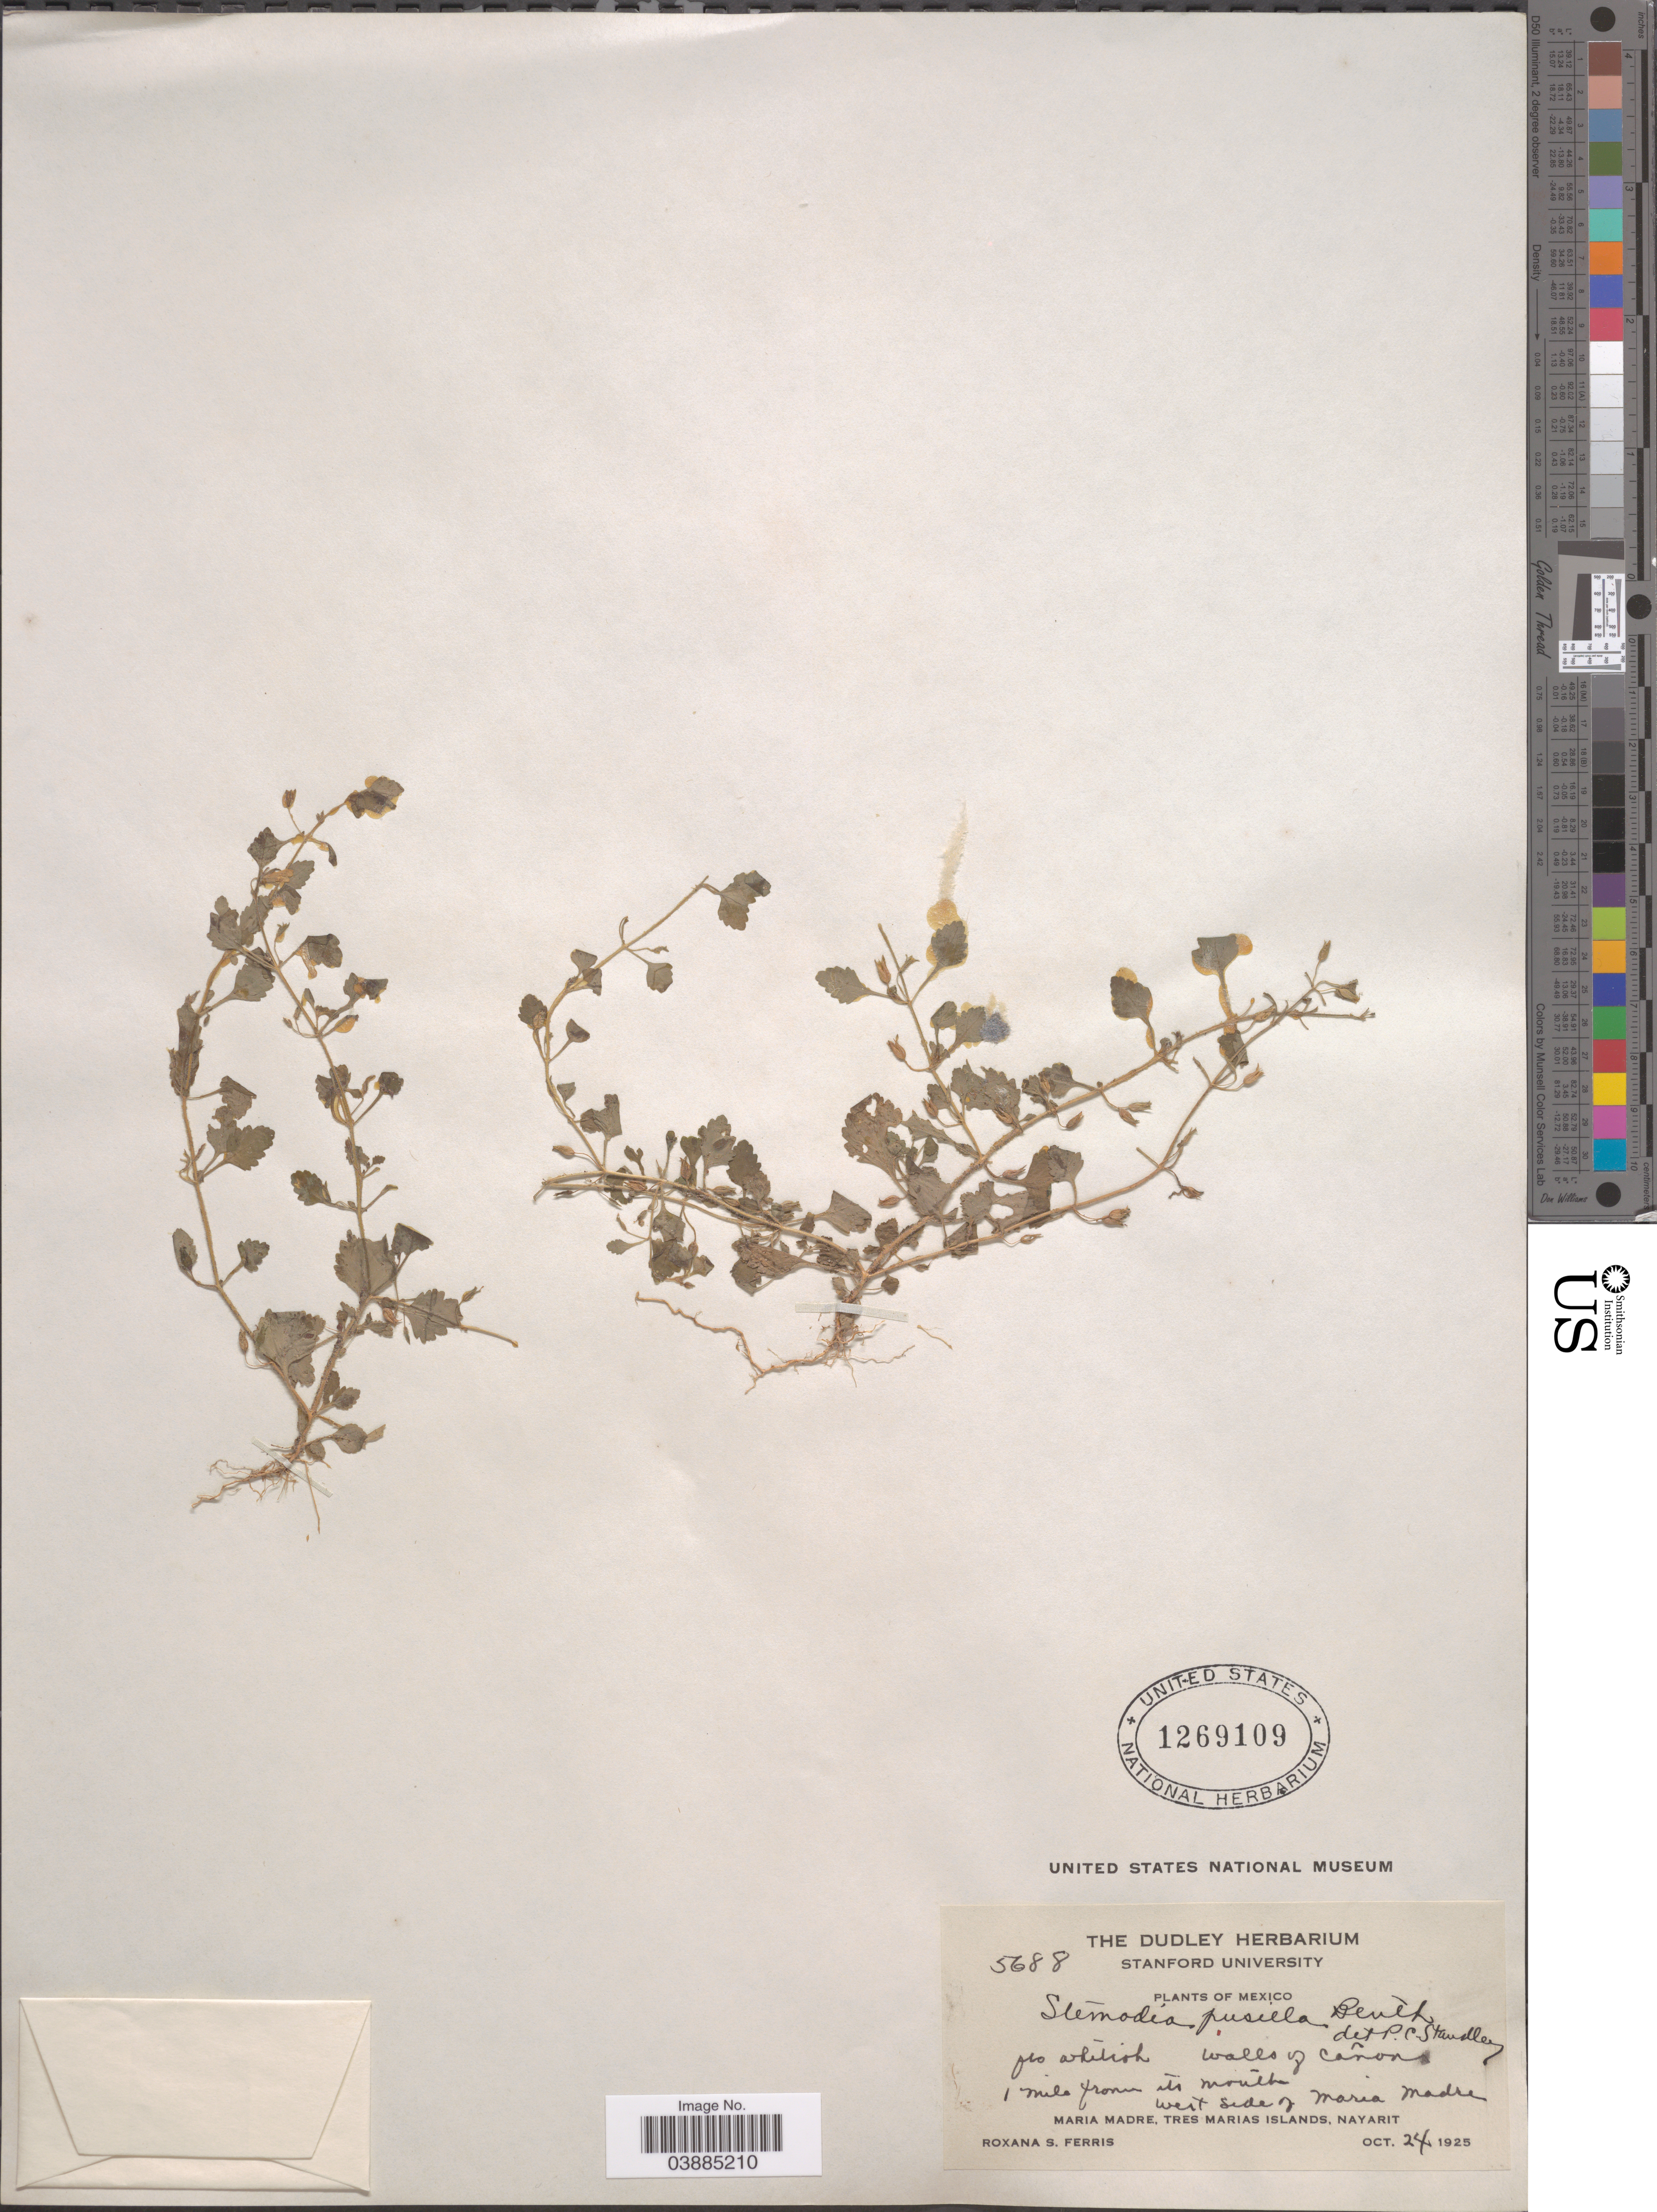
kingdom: Plantae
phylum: Tracheophyta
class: Magnoliopsida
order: Lamiales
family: Plantaginaceae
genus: Stemodia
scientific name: Stemodia pusilla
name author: Benth.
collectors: R. S. Ferris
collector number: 5688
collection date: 1925-10-24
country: Mexico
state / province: Nayarit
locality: Walls of Cañons 1 mile from its mouth. West side of Maria Madre. Tres Marias Islands.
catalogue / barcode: US 1269109